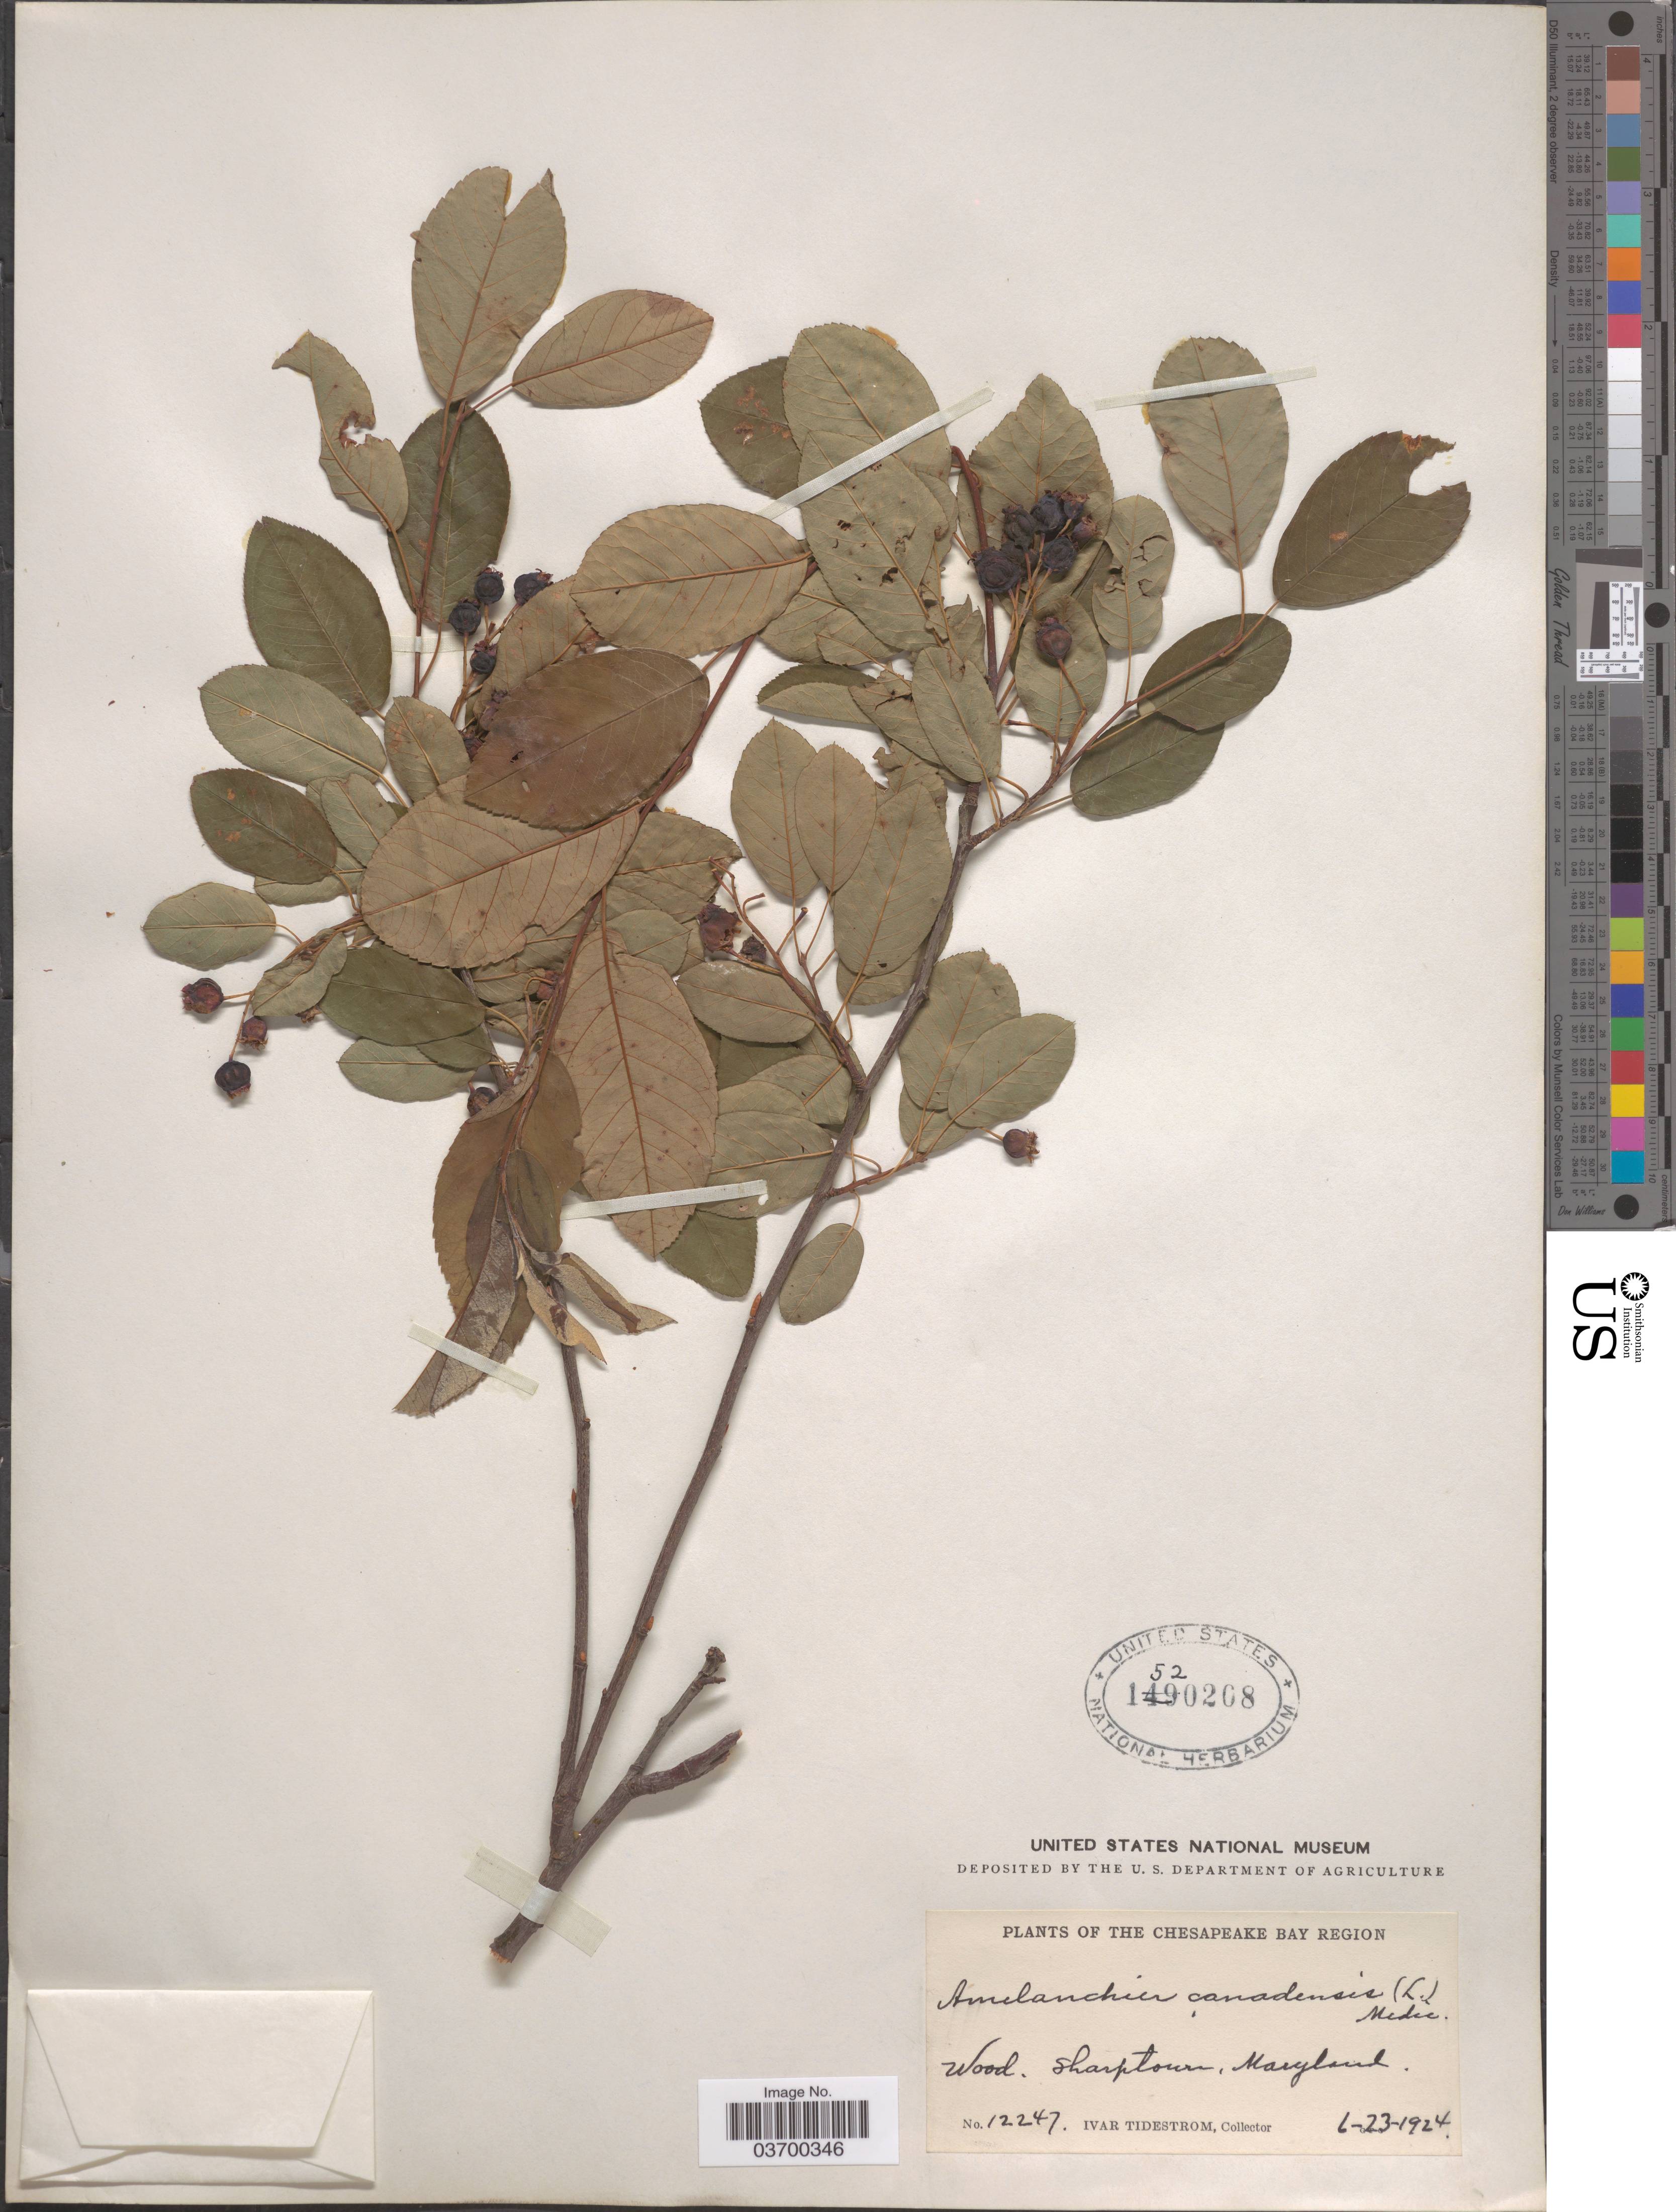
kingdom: Plantae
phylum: Tracheophyta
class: Magnoliopsida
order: Rosales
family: Rosaceae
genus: Amelanchier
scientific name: Amelanchier canadensis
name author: (L.) Medic.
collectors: I. F. Tidestrom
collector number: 12247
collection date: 1924-06-23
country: United States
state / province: Delaware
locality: Chesapeake Bay Region. Sharptown.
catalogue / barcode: US 1520208